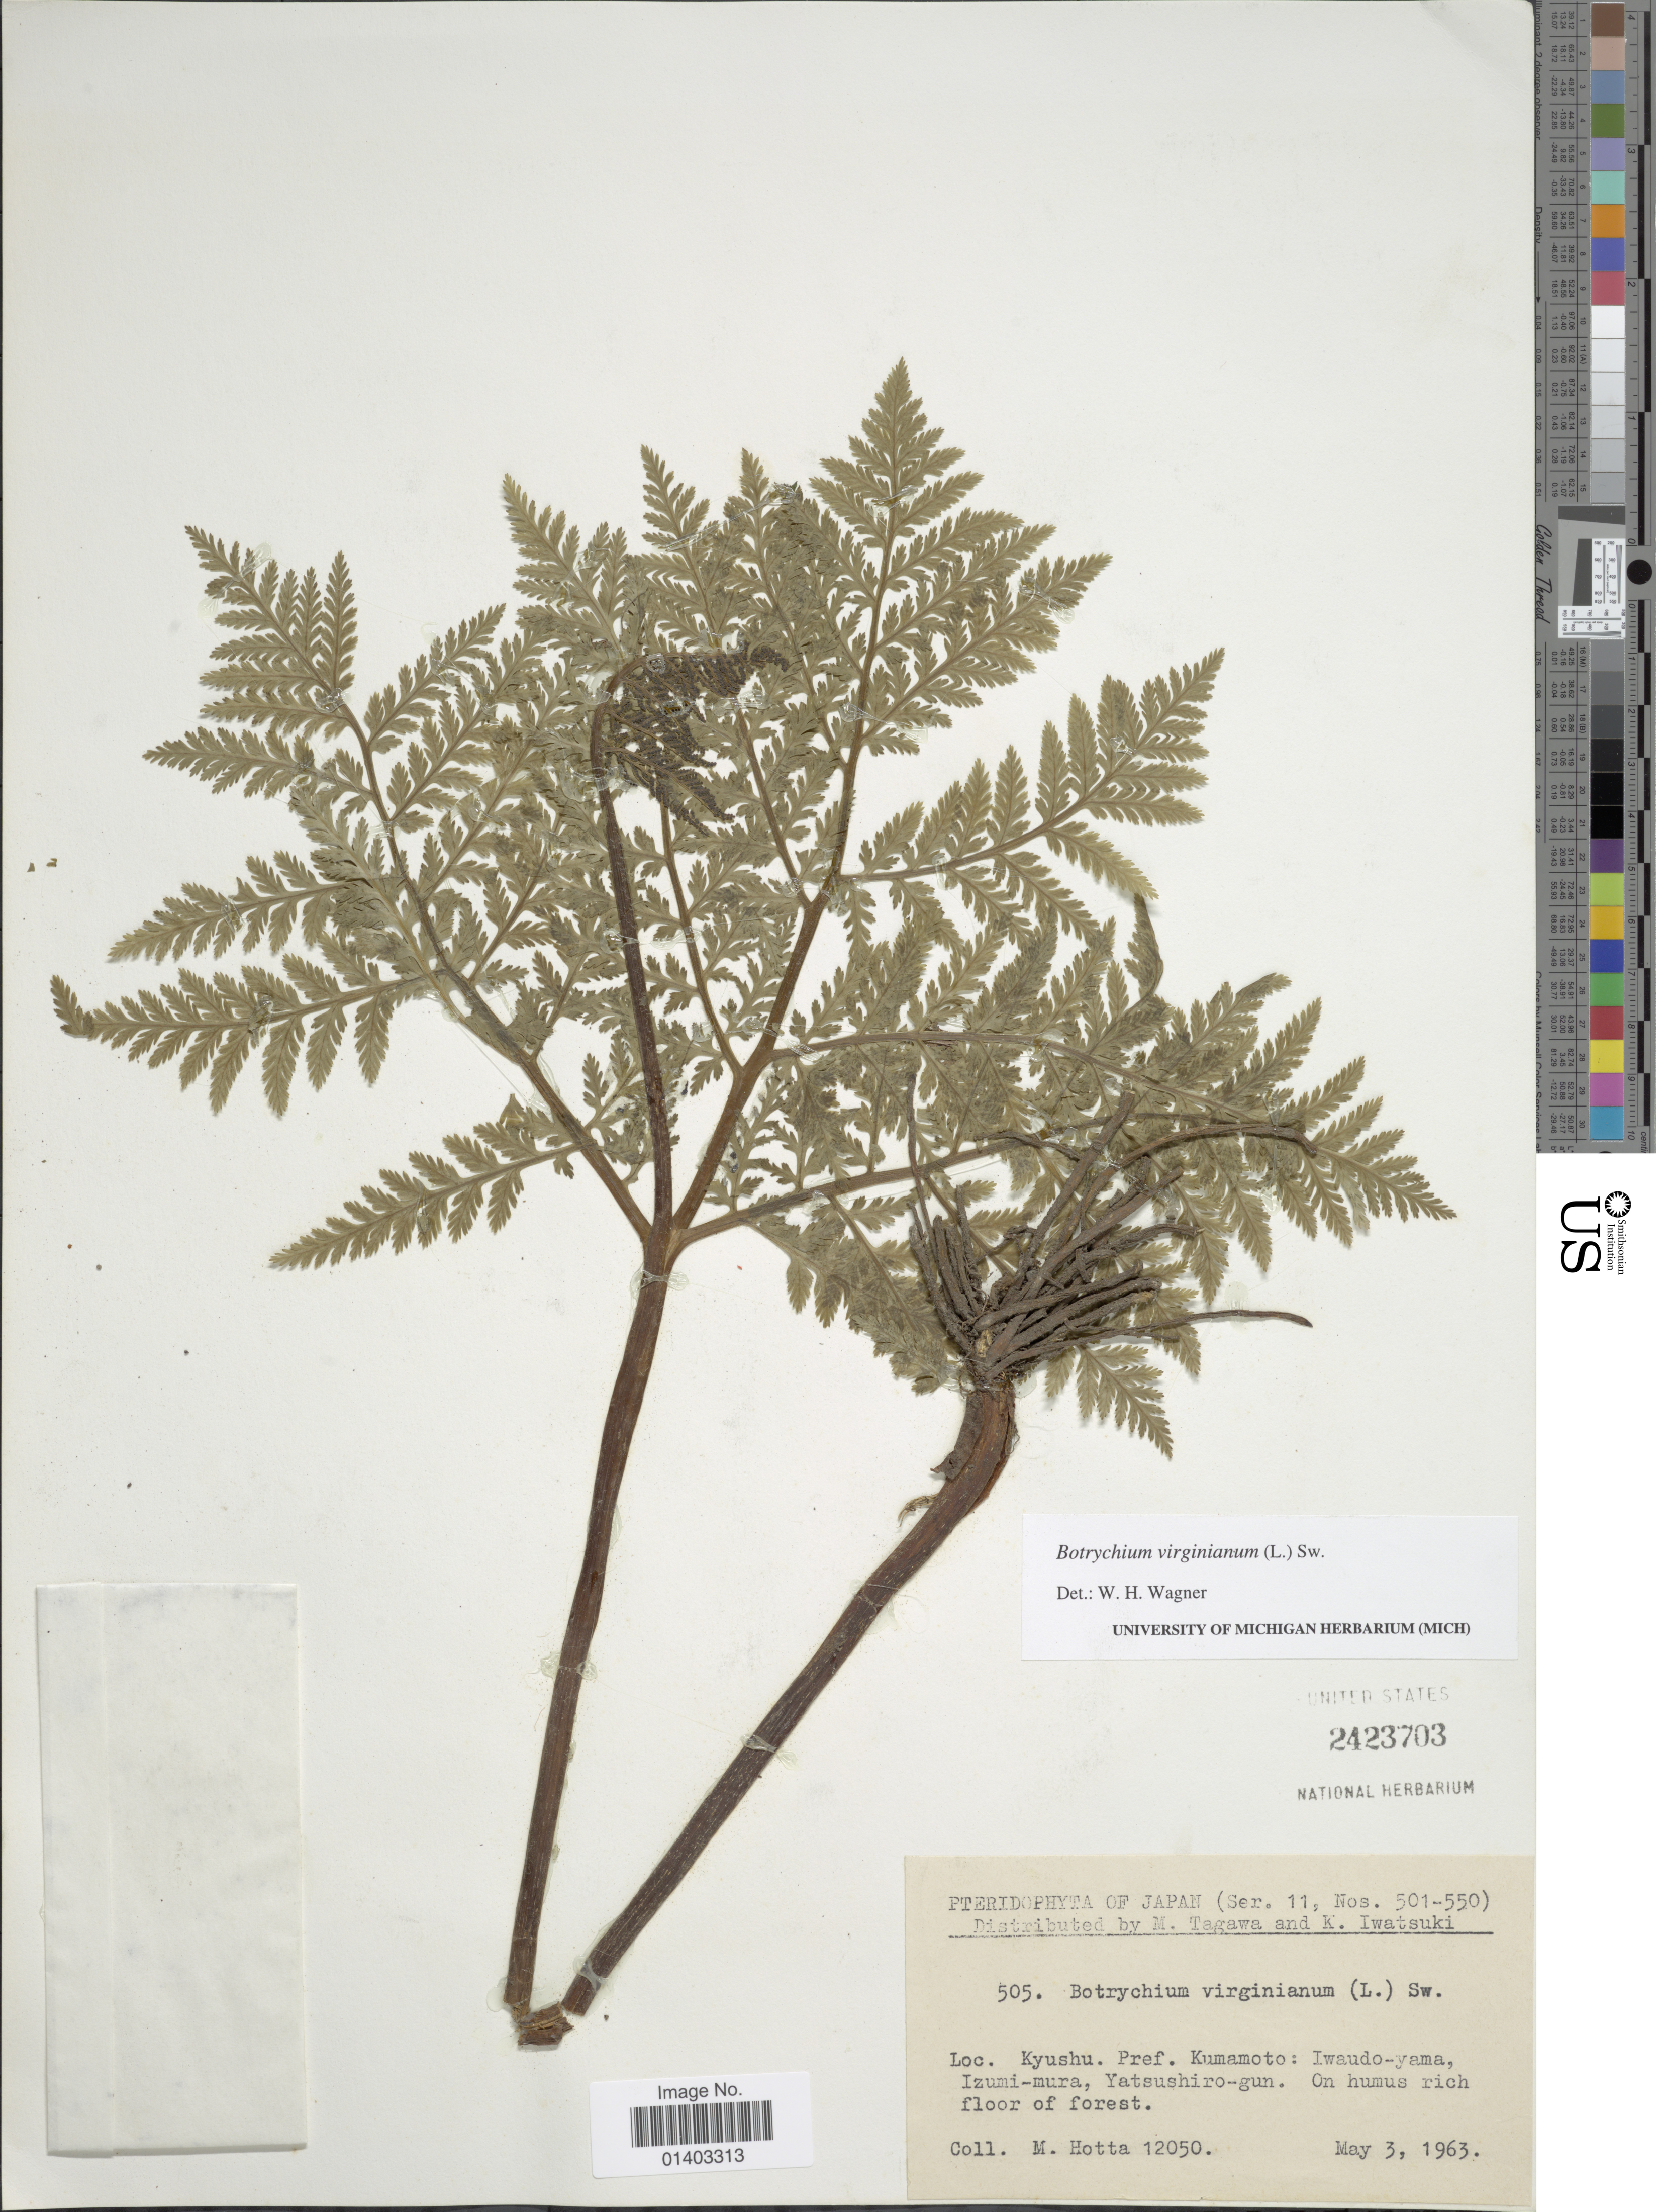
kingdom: Plantae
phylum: Tracheophyta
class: Polypodiopsida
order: Ophioglossales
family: Ophioglossaceae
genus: Botrychium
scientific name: Botrychium virginianum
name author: (L.) Sw.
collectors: M. Hotta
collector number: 12050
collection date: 1963-05-03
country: Japan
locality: Kyushu Pref Kumamoto: Iwauldo-yama, Izumi-mura, Yatsushiro-gun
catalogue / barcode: US 2423703